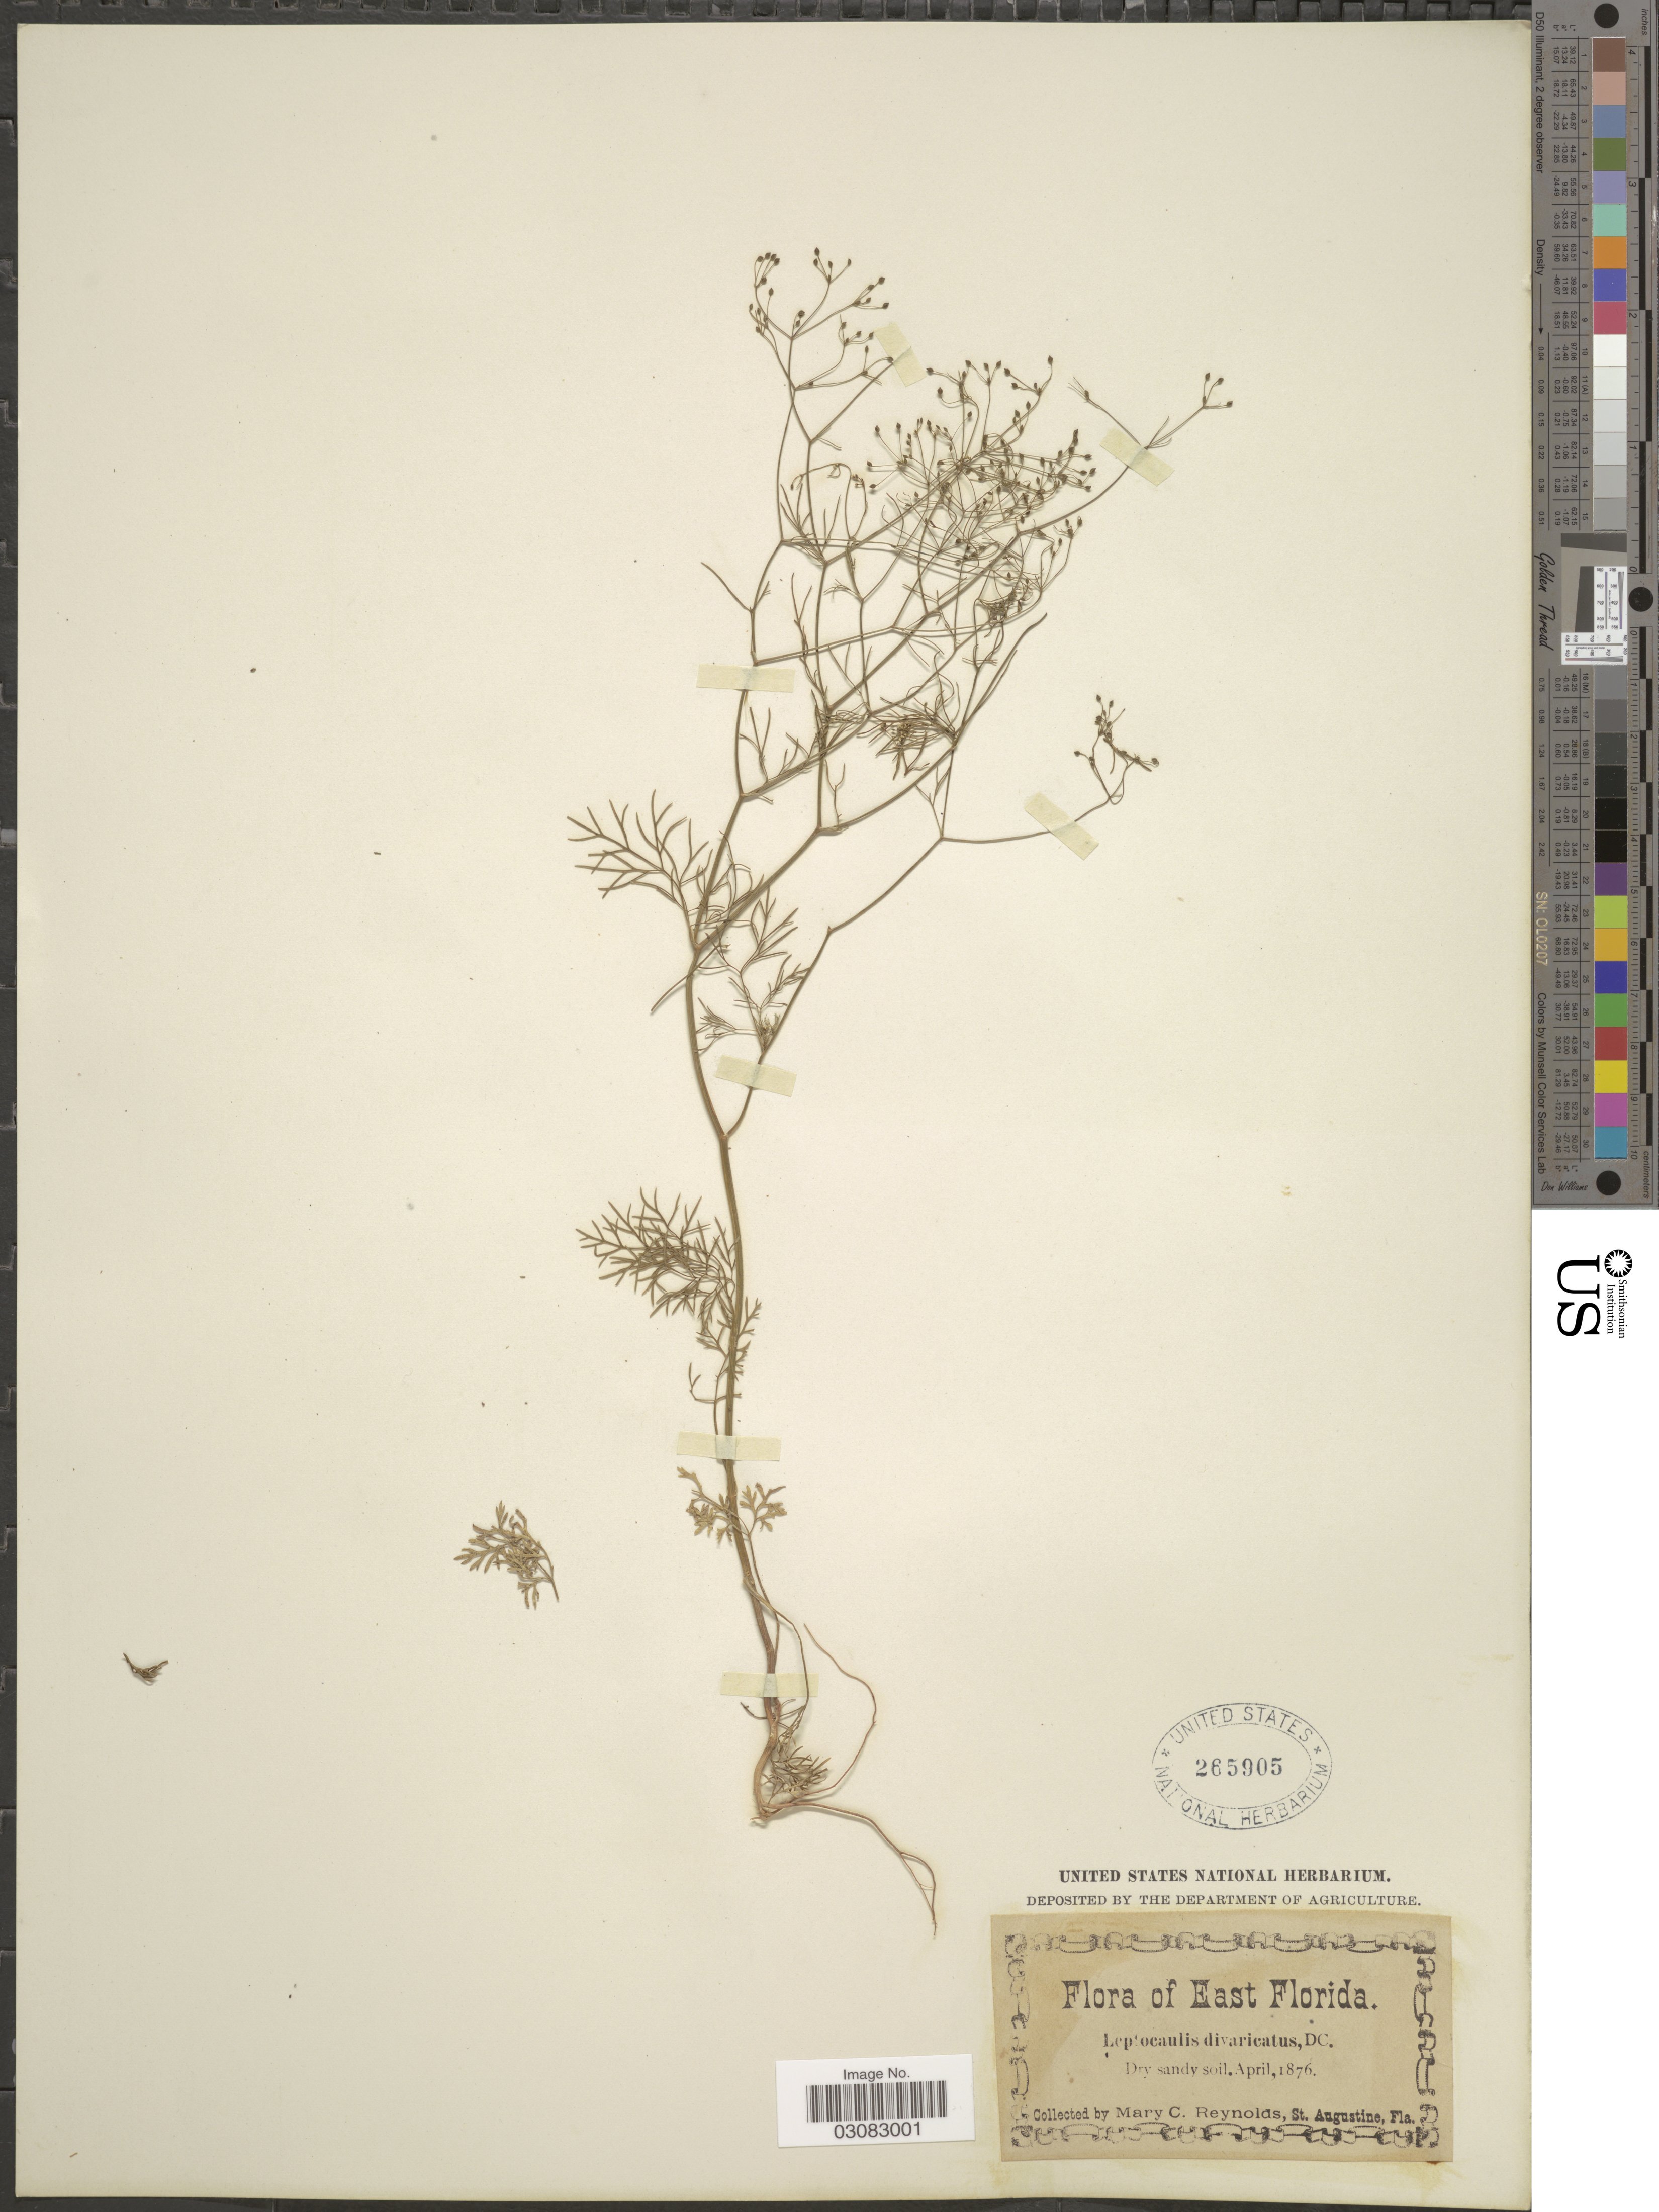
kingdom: Plantae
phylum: Tracheophyta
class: Magnoliopsida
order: Apiales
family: Apiaceae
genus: Spermolepis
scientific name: Spermolepis divaricata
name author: (Walter) Raf.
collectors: M. Reynolds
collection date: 1876-04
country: United States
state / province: Florida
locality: East Florida.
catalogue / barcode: US 265905